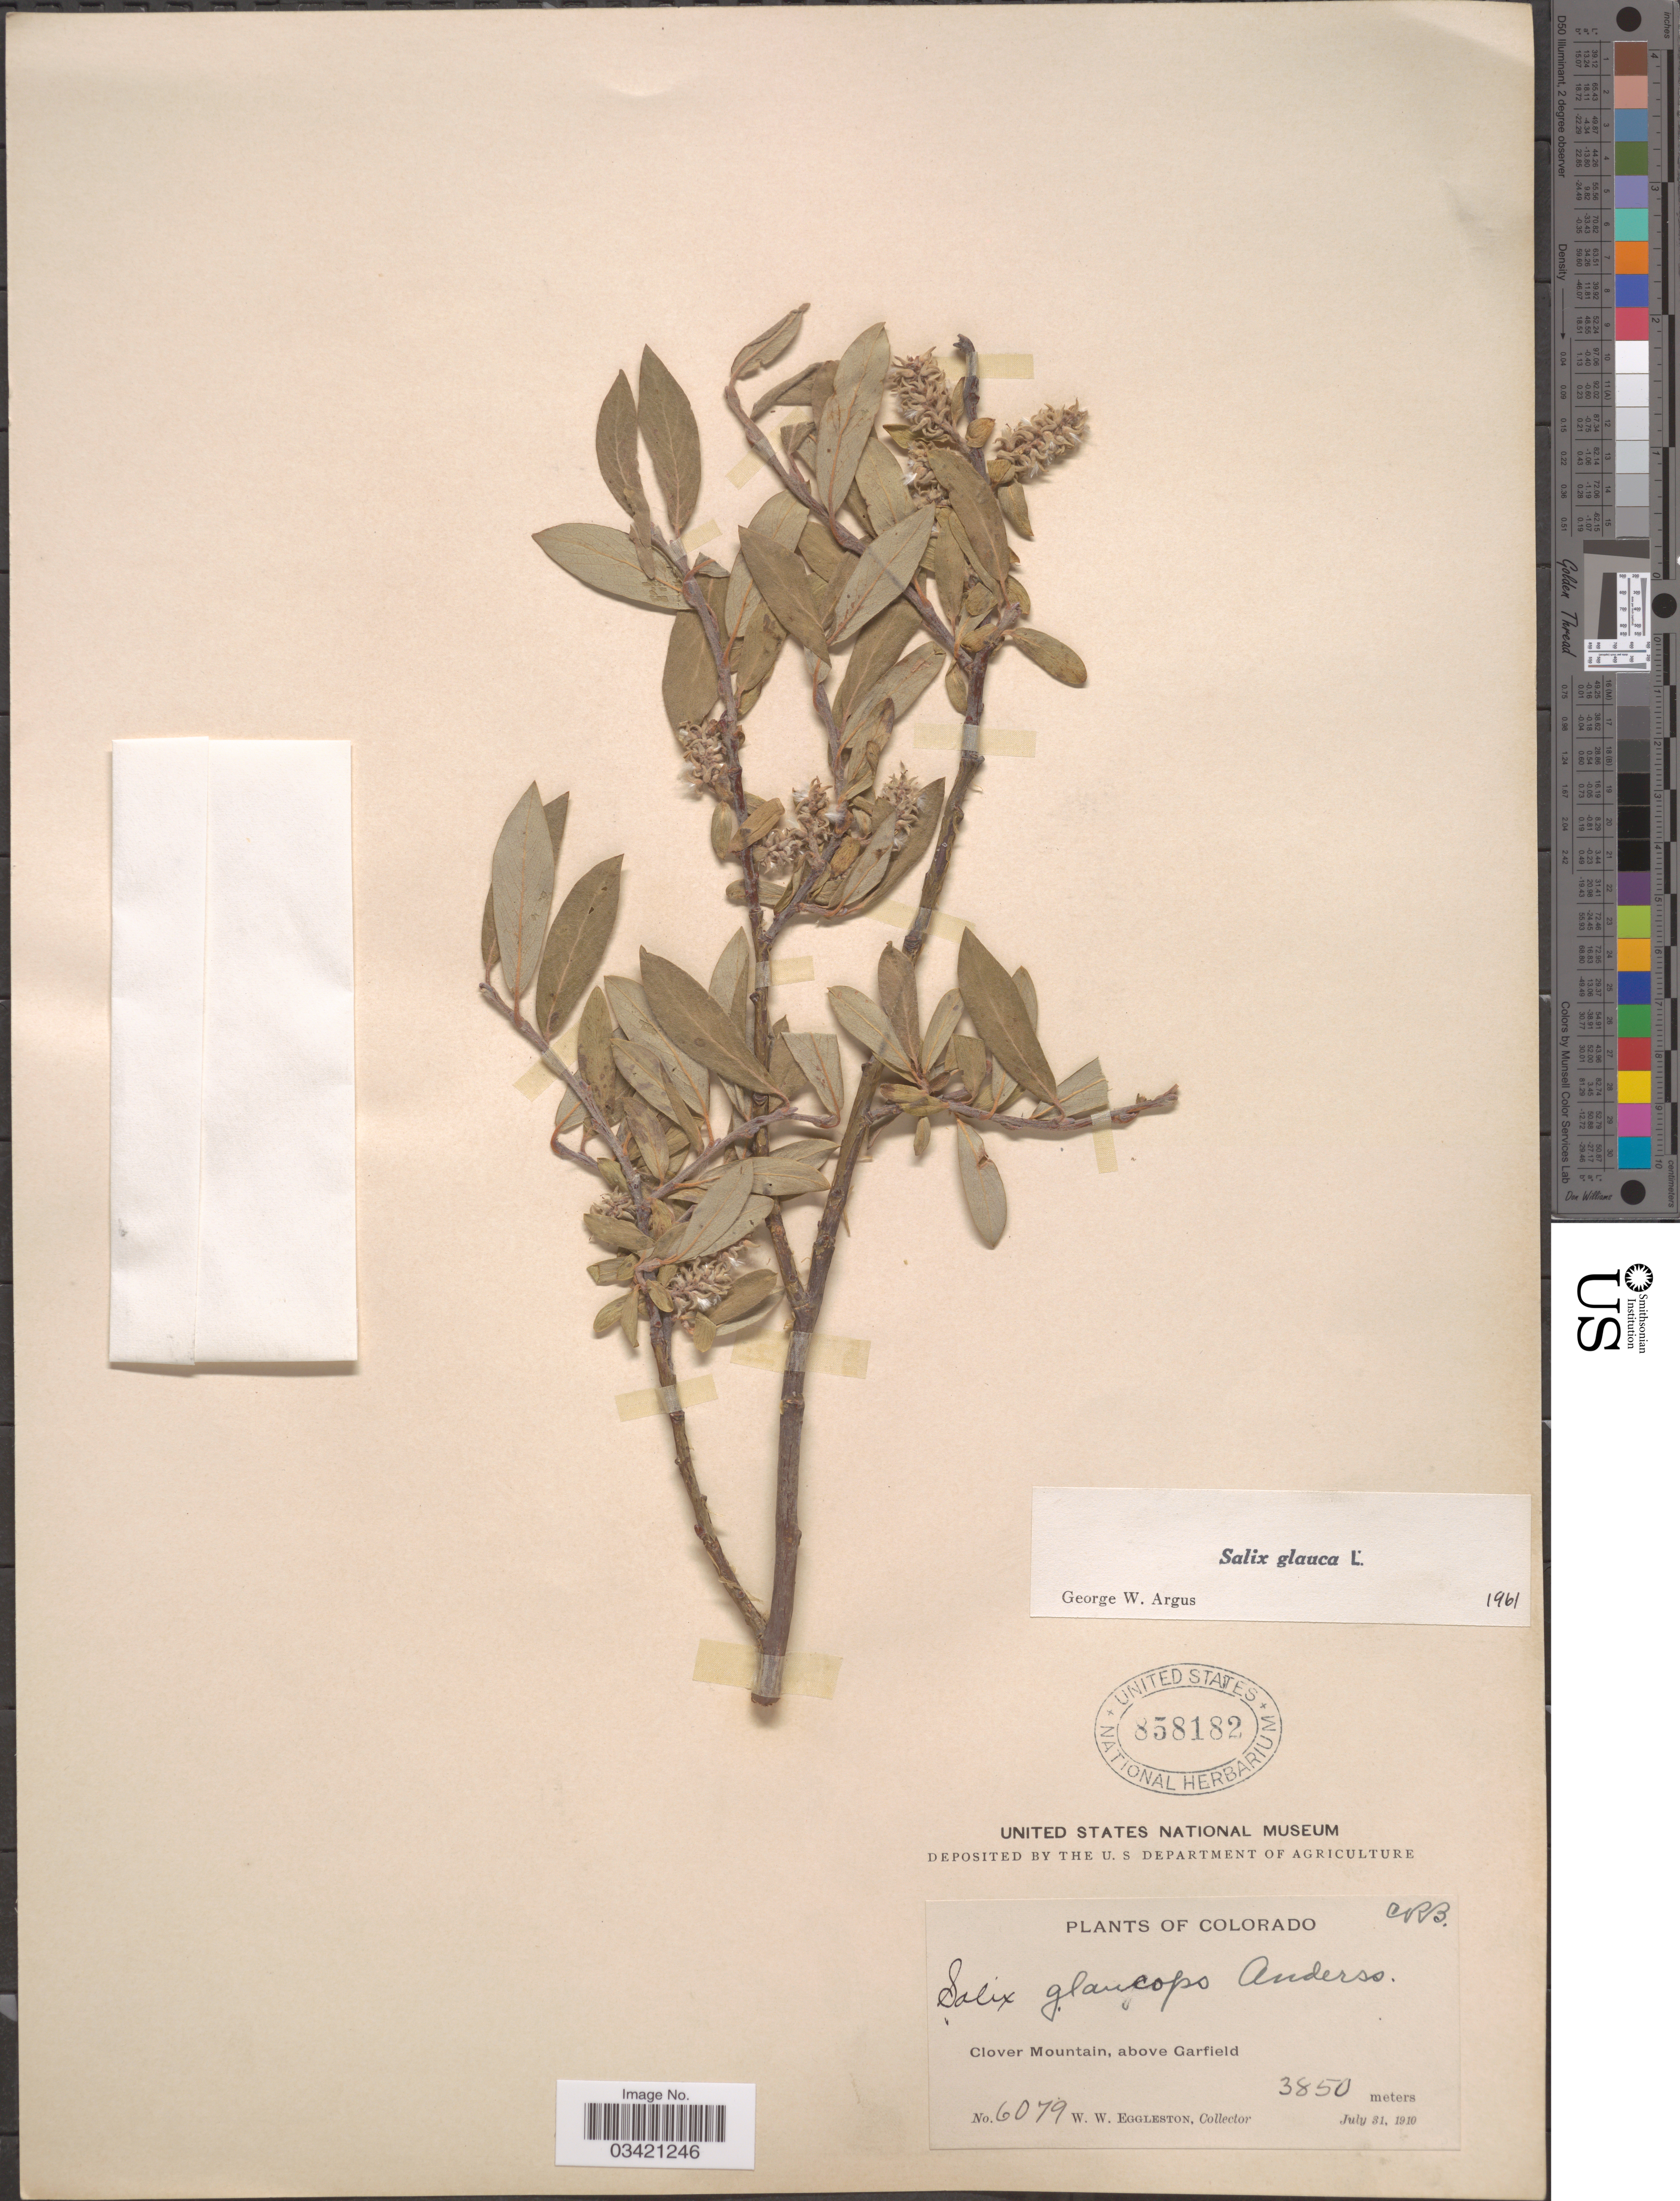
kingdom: Plantae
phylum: Tracheophyta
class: Magnoliopsida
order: Malpighiales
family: Salicaceae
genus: Salix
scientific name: Salix glauca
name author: L.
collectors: W. W. Eggleston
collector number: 6079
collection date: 1910-07-31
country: United States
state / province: Colorado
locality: Clover Mountain, above Garfield.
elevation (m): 3850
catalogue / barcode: US 858182